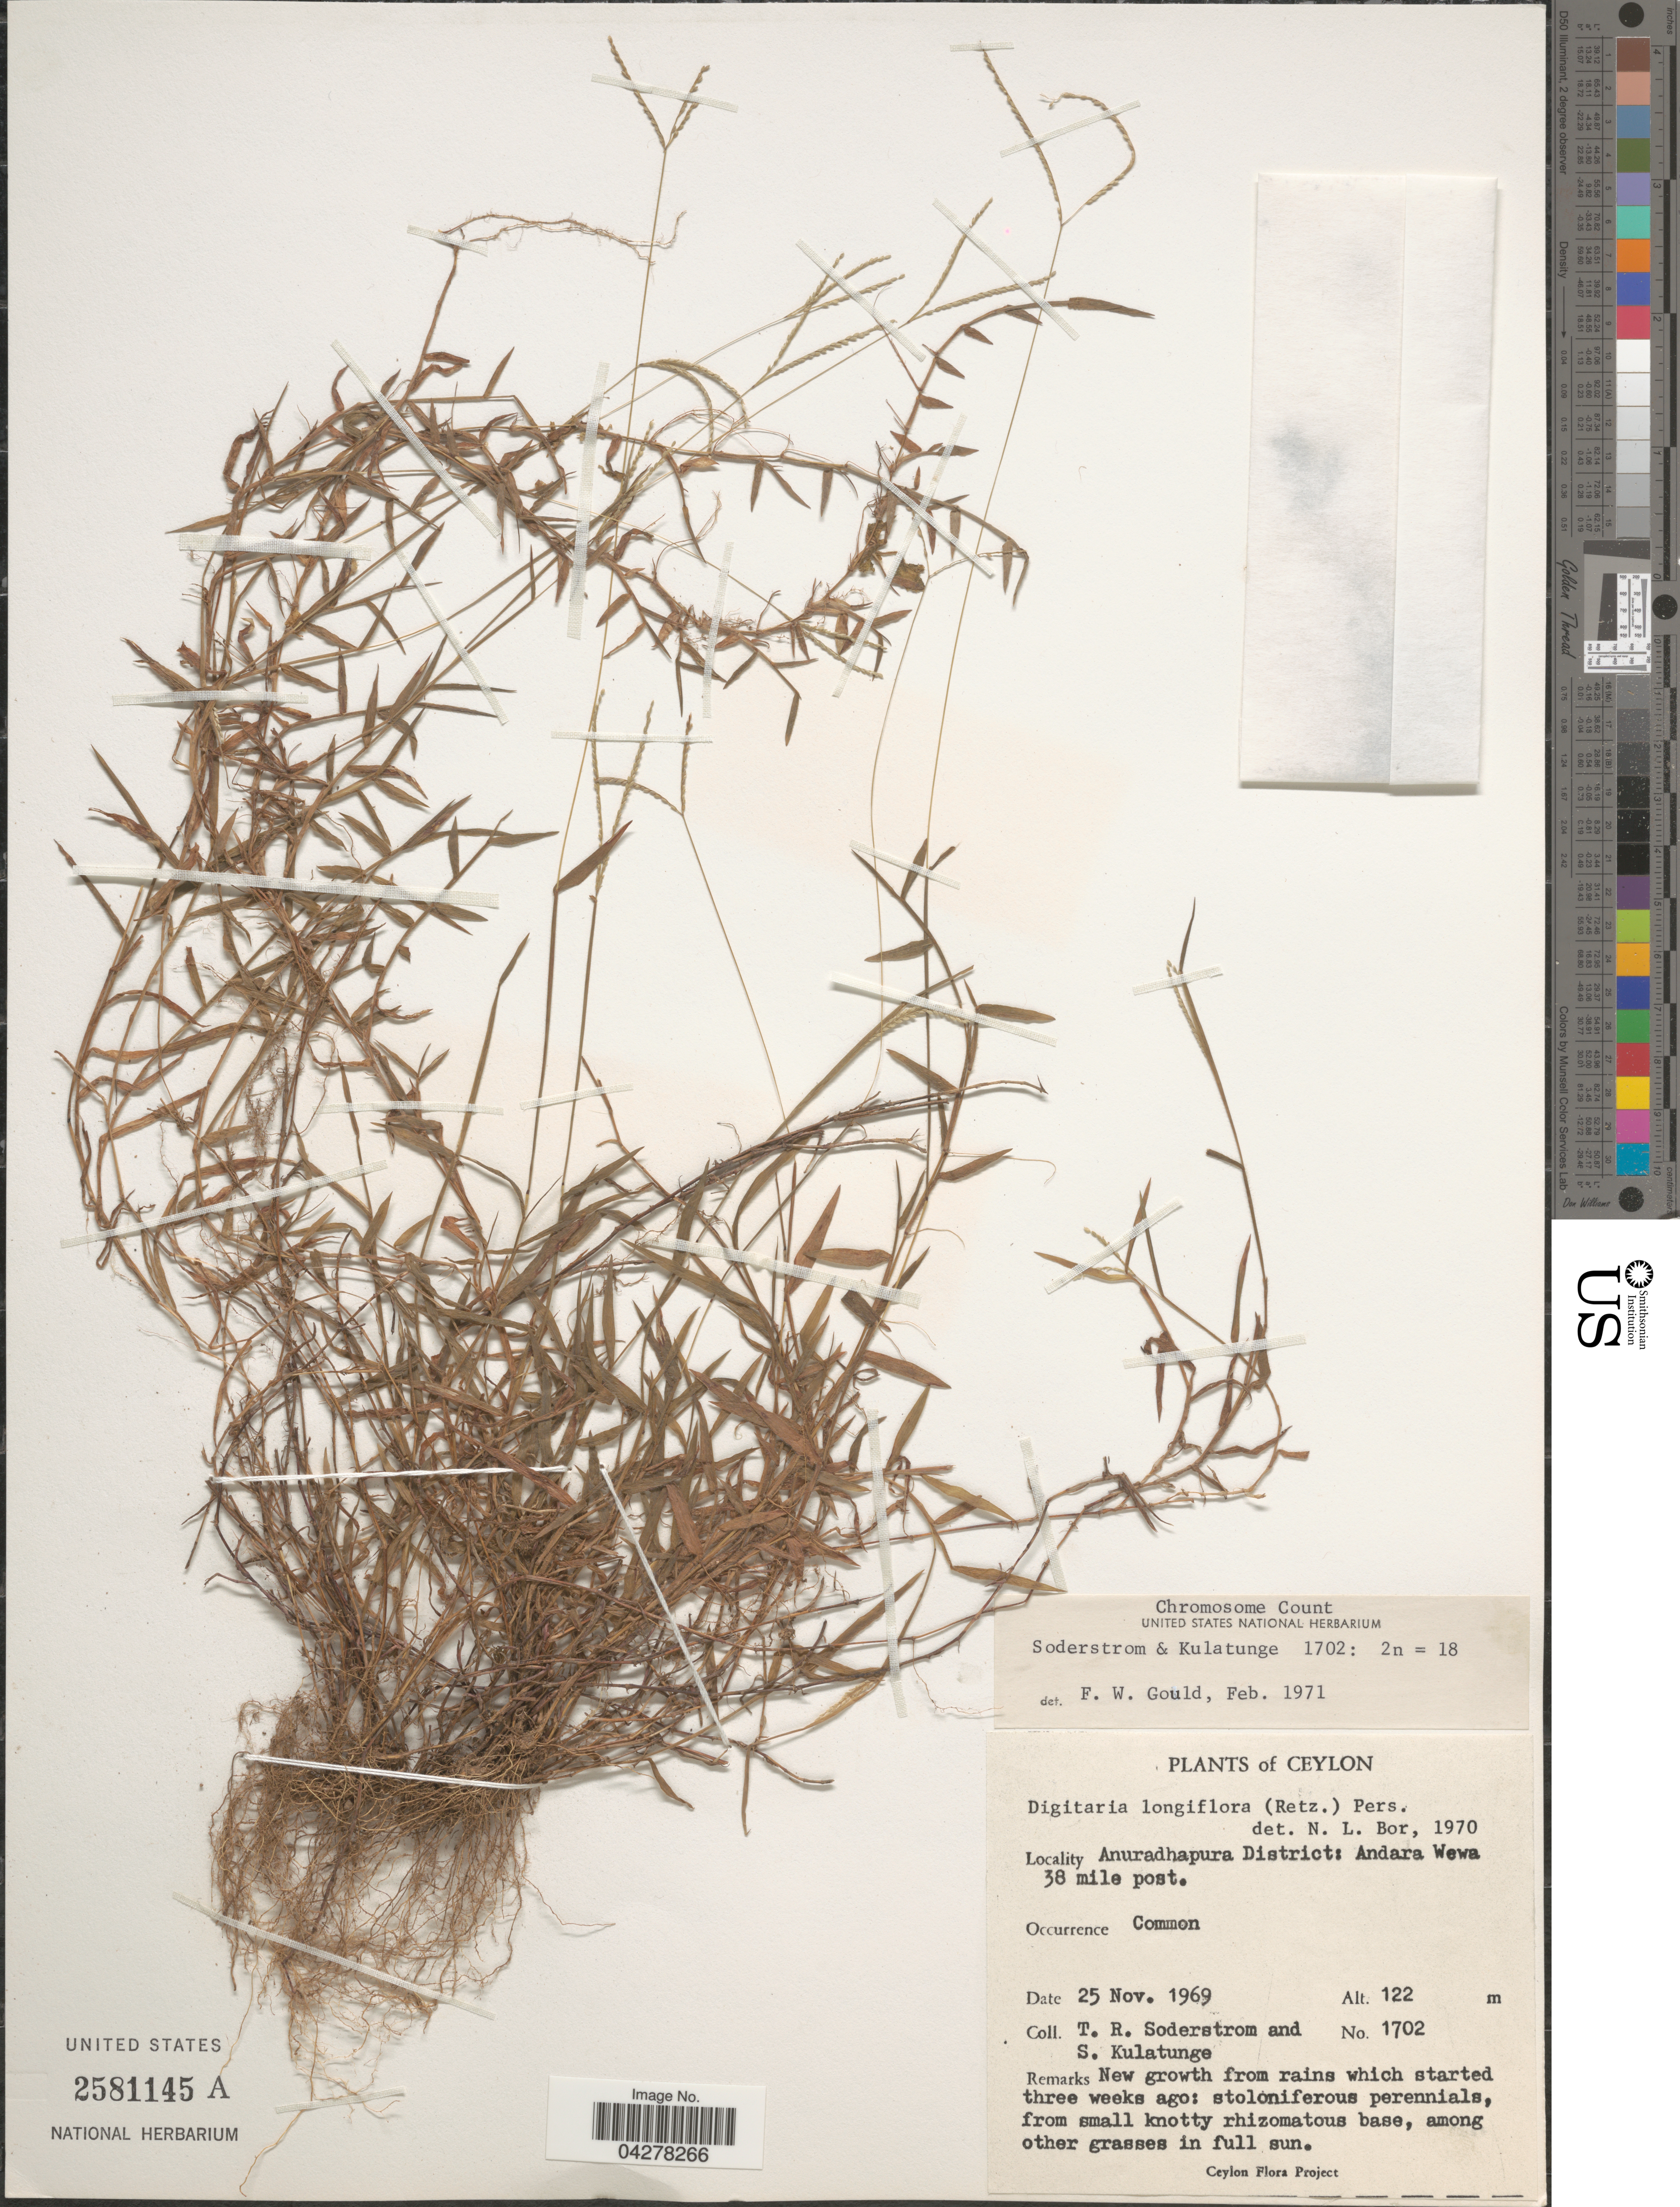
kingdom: Plantae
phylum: Tracheophyta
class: Liliopsida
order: Poales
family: Poaceae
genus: Digitaria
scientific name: Digitaria longiflora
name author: (Retz.) Pers.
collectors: T. R. Soderstrom & S. Kulatunge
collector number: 1702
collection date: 1969-11-25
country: Sri Lanka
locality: Ceylon. Anuradhapura District: Andara Wewa 38 mile post.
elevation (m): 122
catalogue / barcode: US 2581145A